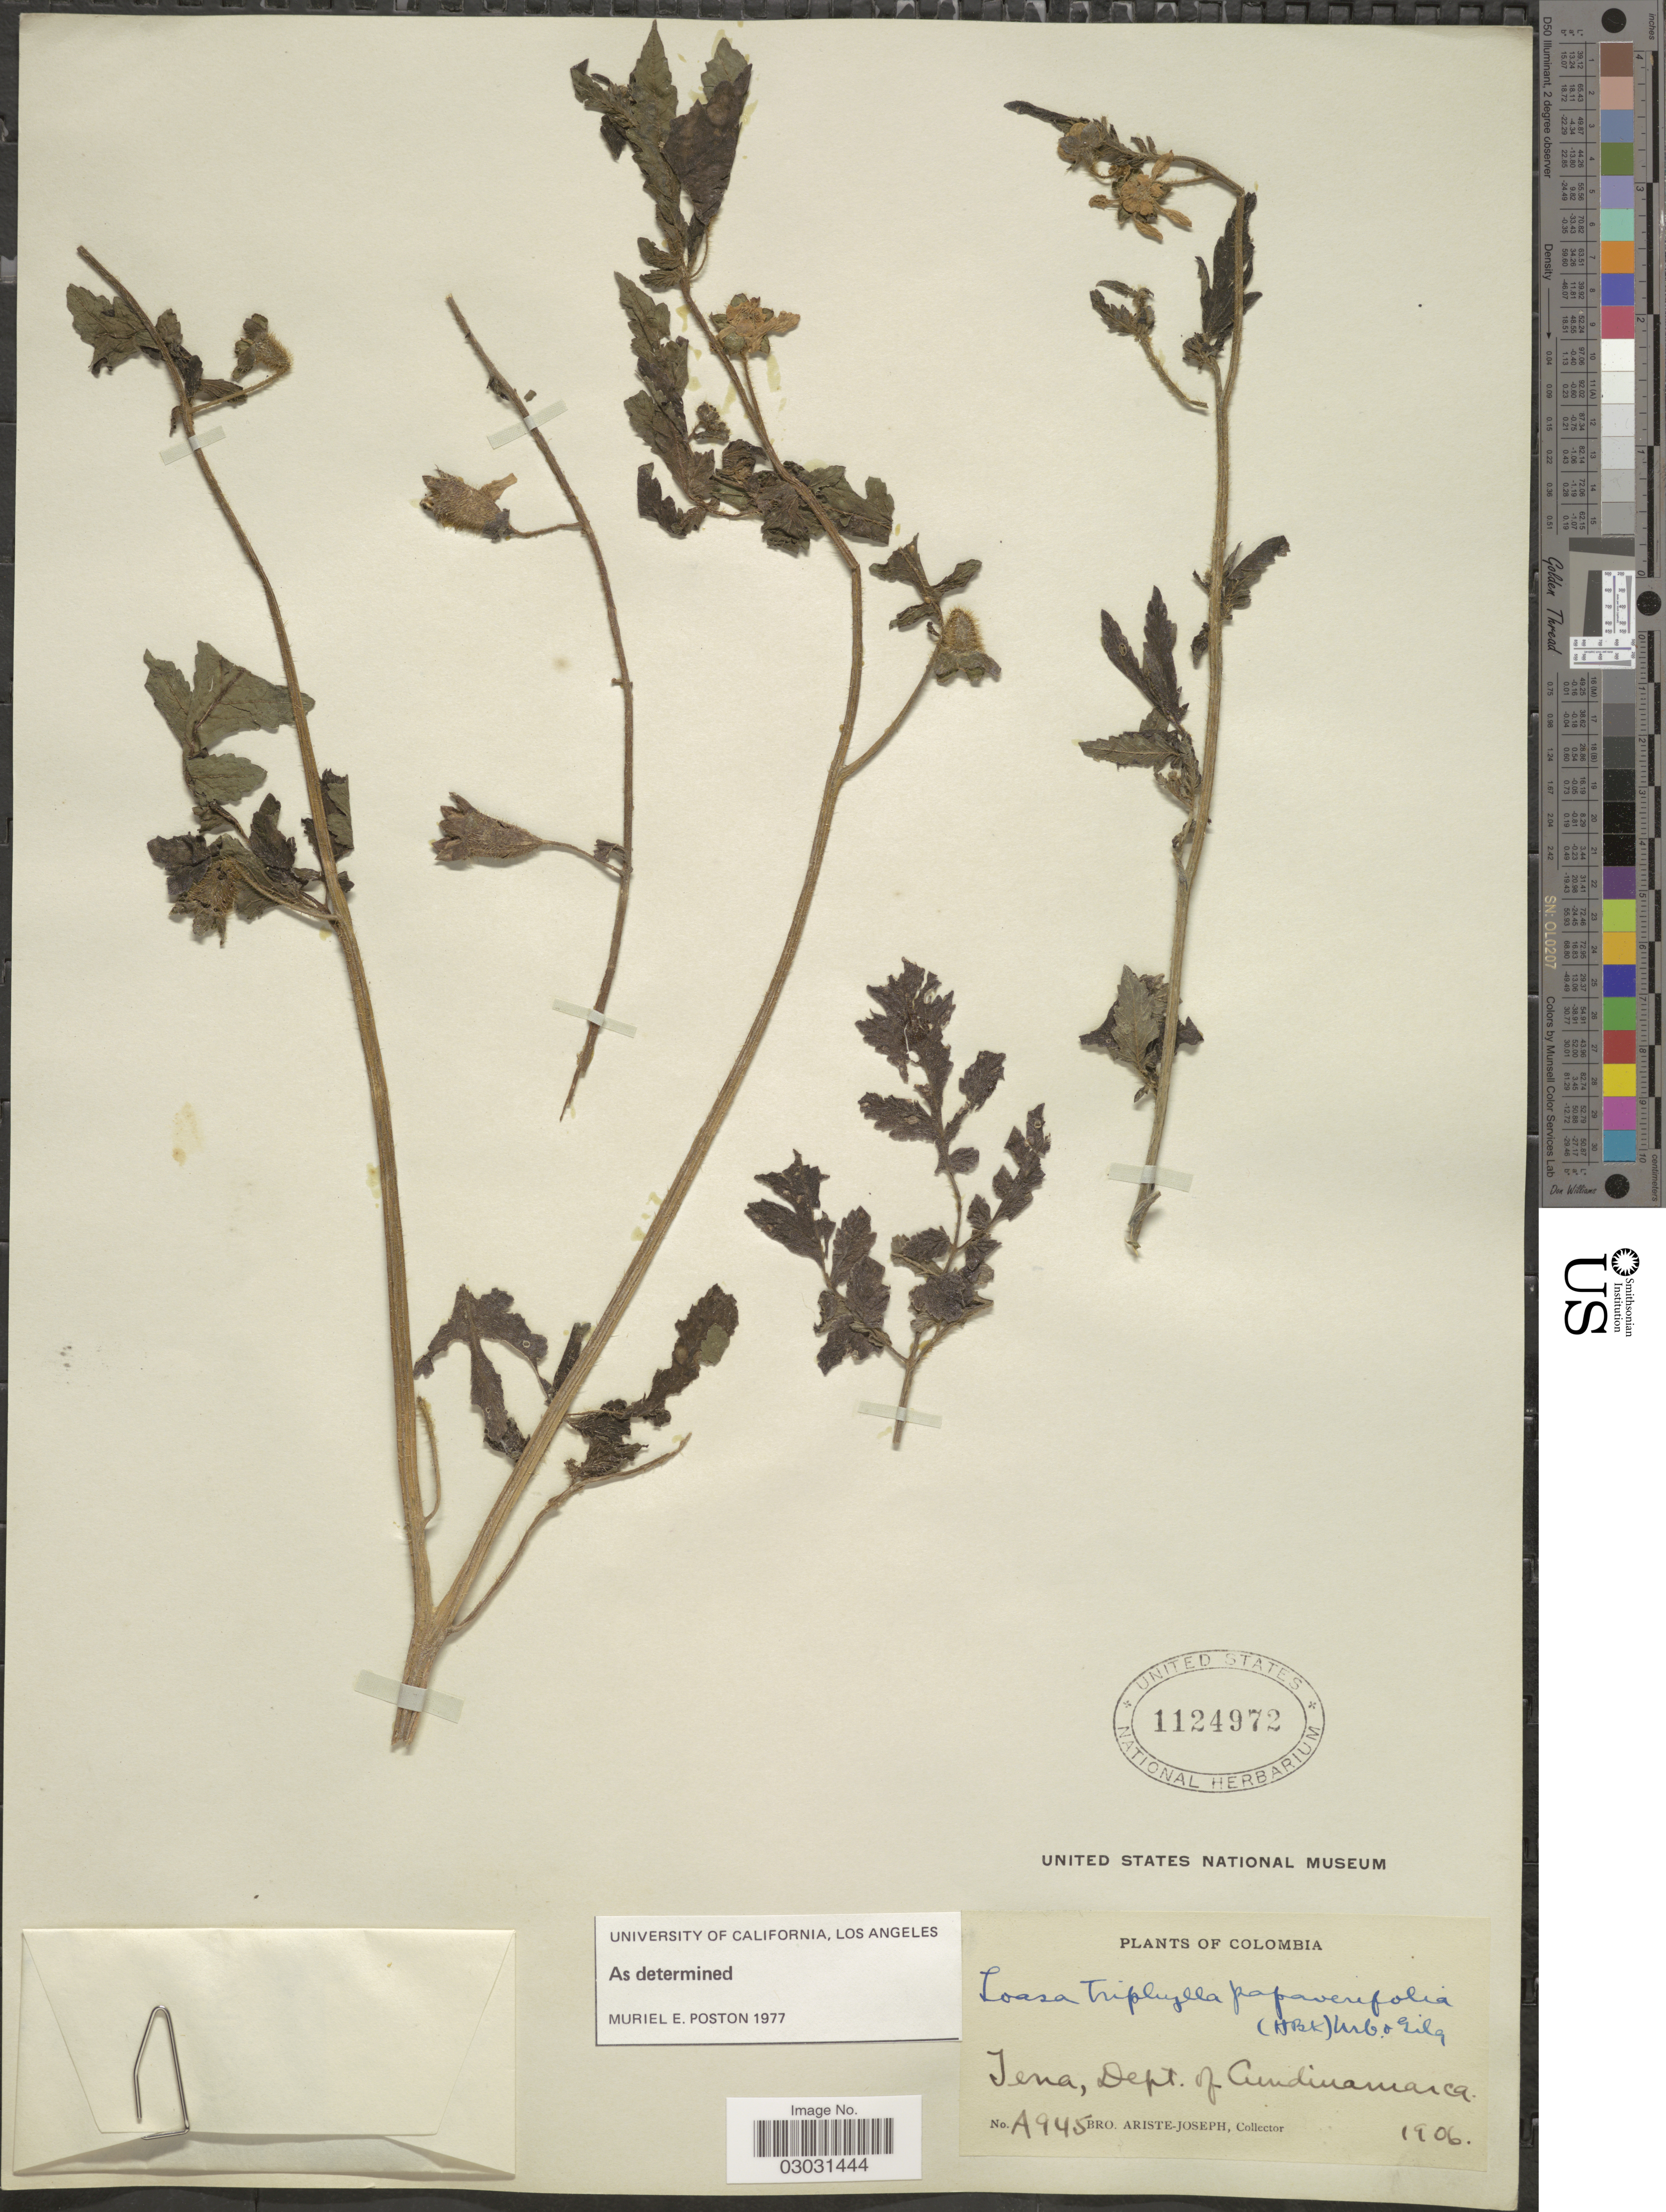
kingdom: Plantae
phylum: Tracheophyta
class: Magnoliopsida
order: Cornales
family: Loasaceae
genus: Nasa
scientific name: Nasa triphylla subsp. papaverifolia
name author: (Kunth) Weigand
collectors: Bro. Ariste-Joseph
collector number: A945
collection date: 1906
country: Colombia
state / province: Cundinamarca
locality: Tena, Dept. of Cundinamarca.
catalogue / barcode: US 1124972